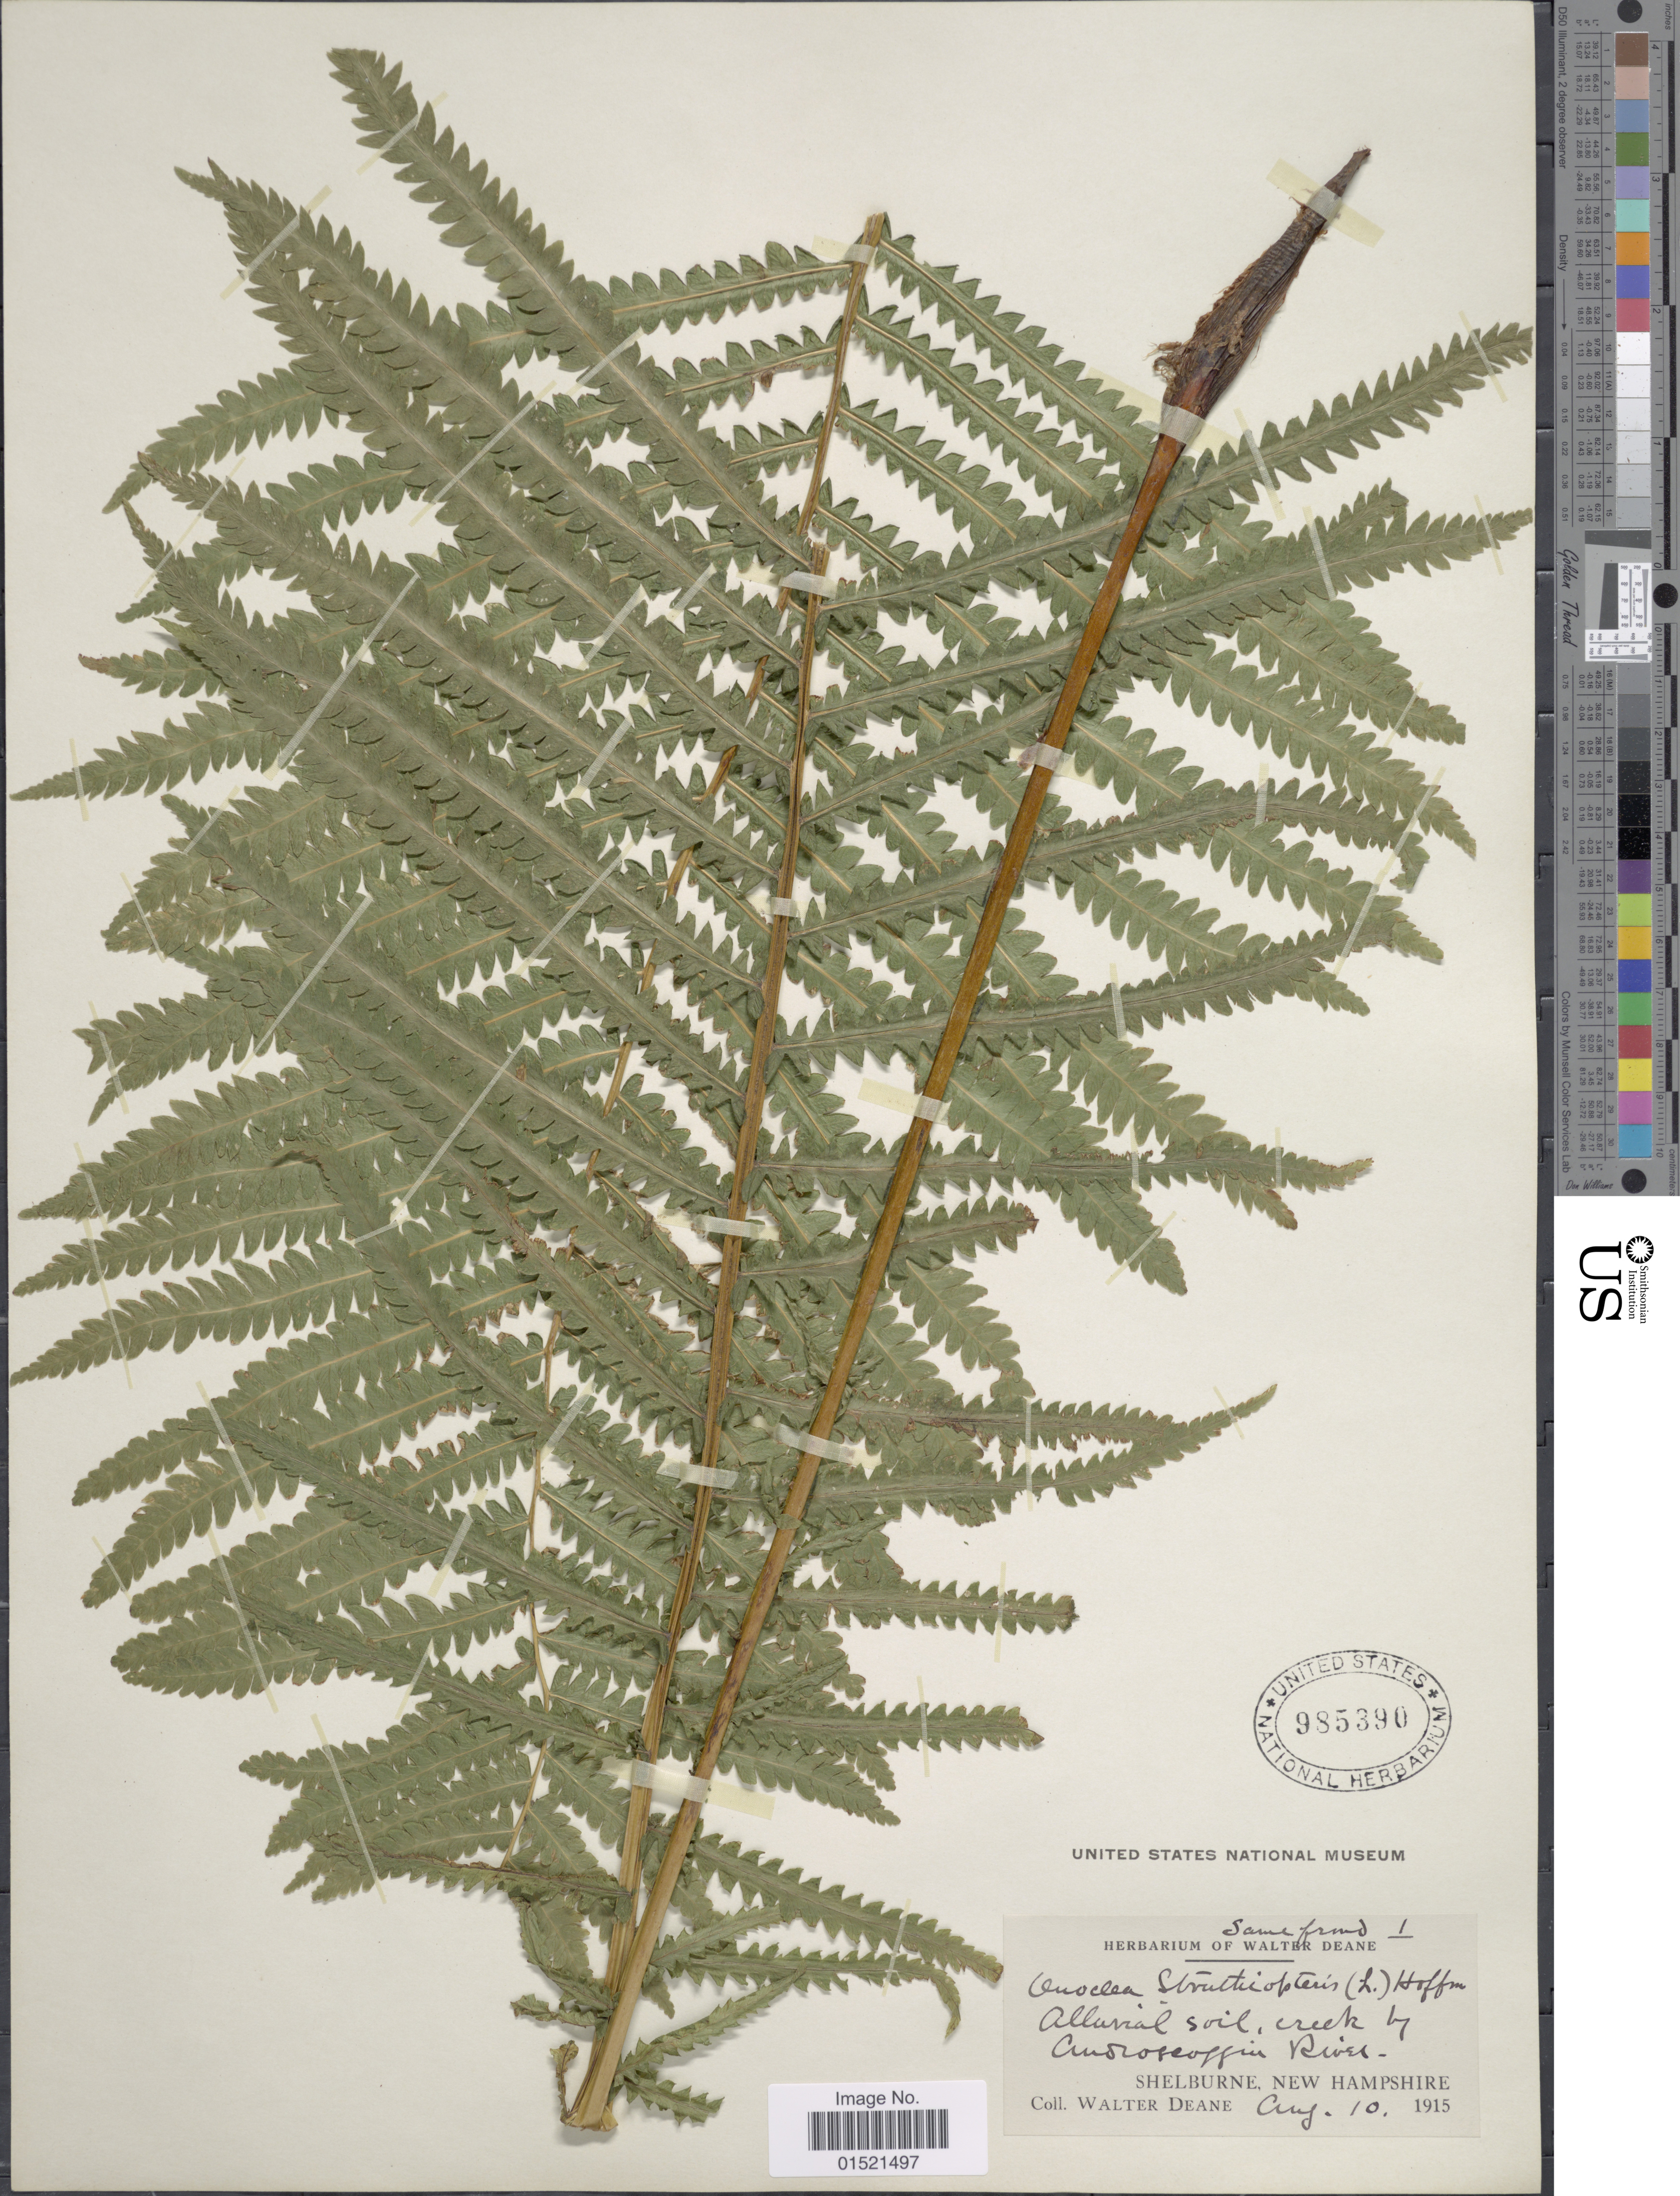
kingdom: Plantae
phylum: Tracheophyta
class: Polypodiopsida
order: Polypodiales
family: Onocleaceae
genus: Matteuccia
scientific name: Matteuccia struthiopteris var. pensylvanica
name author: (Willd.) C.V. Morton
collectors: W. Deane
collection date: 1915-08-10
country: United States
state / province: New Hampshire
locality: Alluvial soil, creek by Androscoggin river, Shelburne.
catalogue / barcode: US 985390